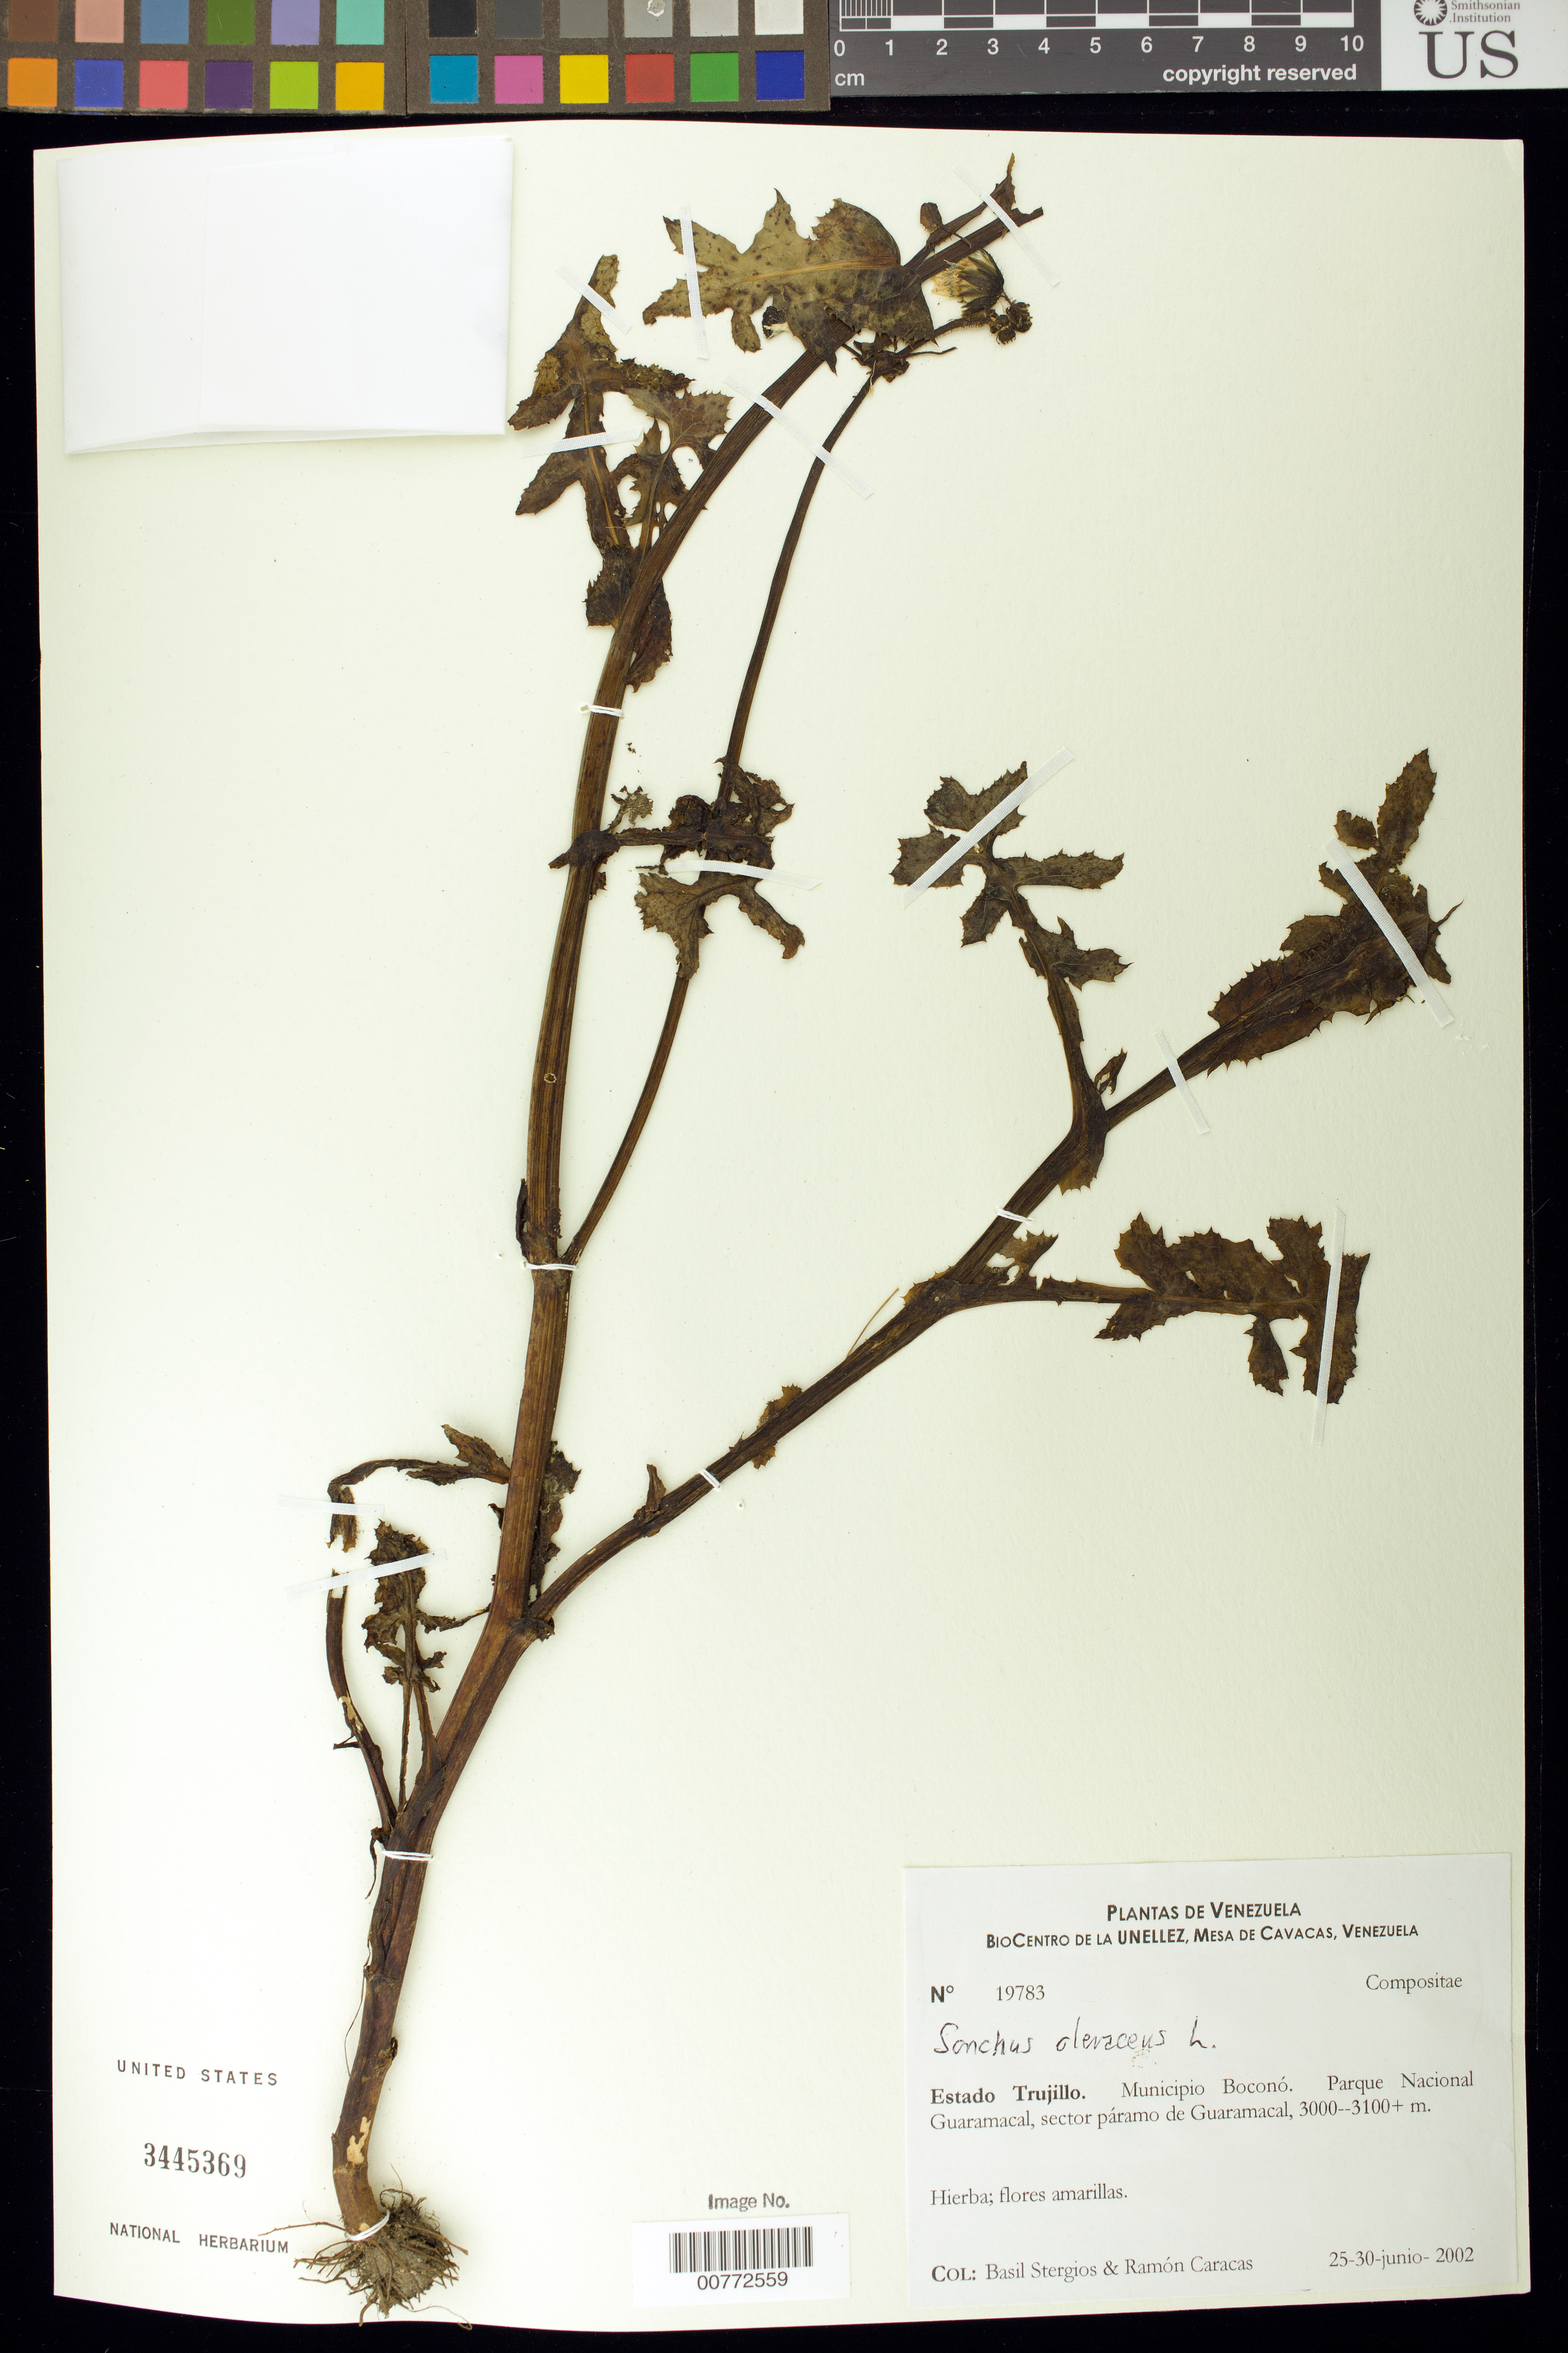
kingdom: Plantae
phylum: Tracheophyta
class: Magnoliopsida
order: Asterales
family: Asteraceae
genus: Sonchus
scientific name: Sonchus oleraceus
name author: L.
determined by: Robinson, Harold E., (US)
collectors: B. G. Stergios & R. Caracas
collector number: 19783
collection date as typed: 25 Jun 2002 to 30 Jun 2002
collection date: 2002-06-25/2002-06-30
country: Venezuela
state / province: Trujillo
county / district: Boconó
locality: Parque Nacional Guaramacal, páramo de Guaramacal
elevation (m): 3000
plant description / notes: PORT, US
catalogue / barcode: US 3445369